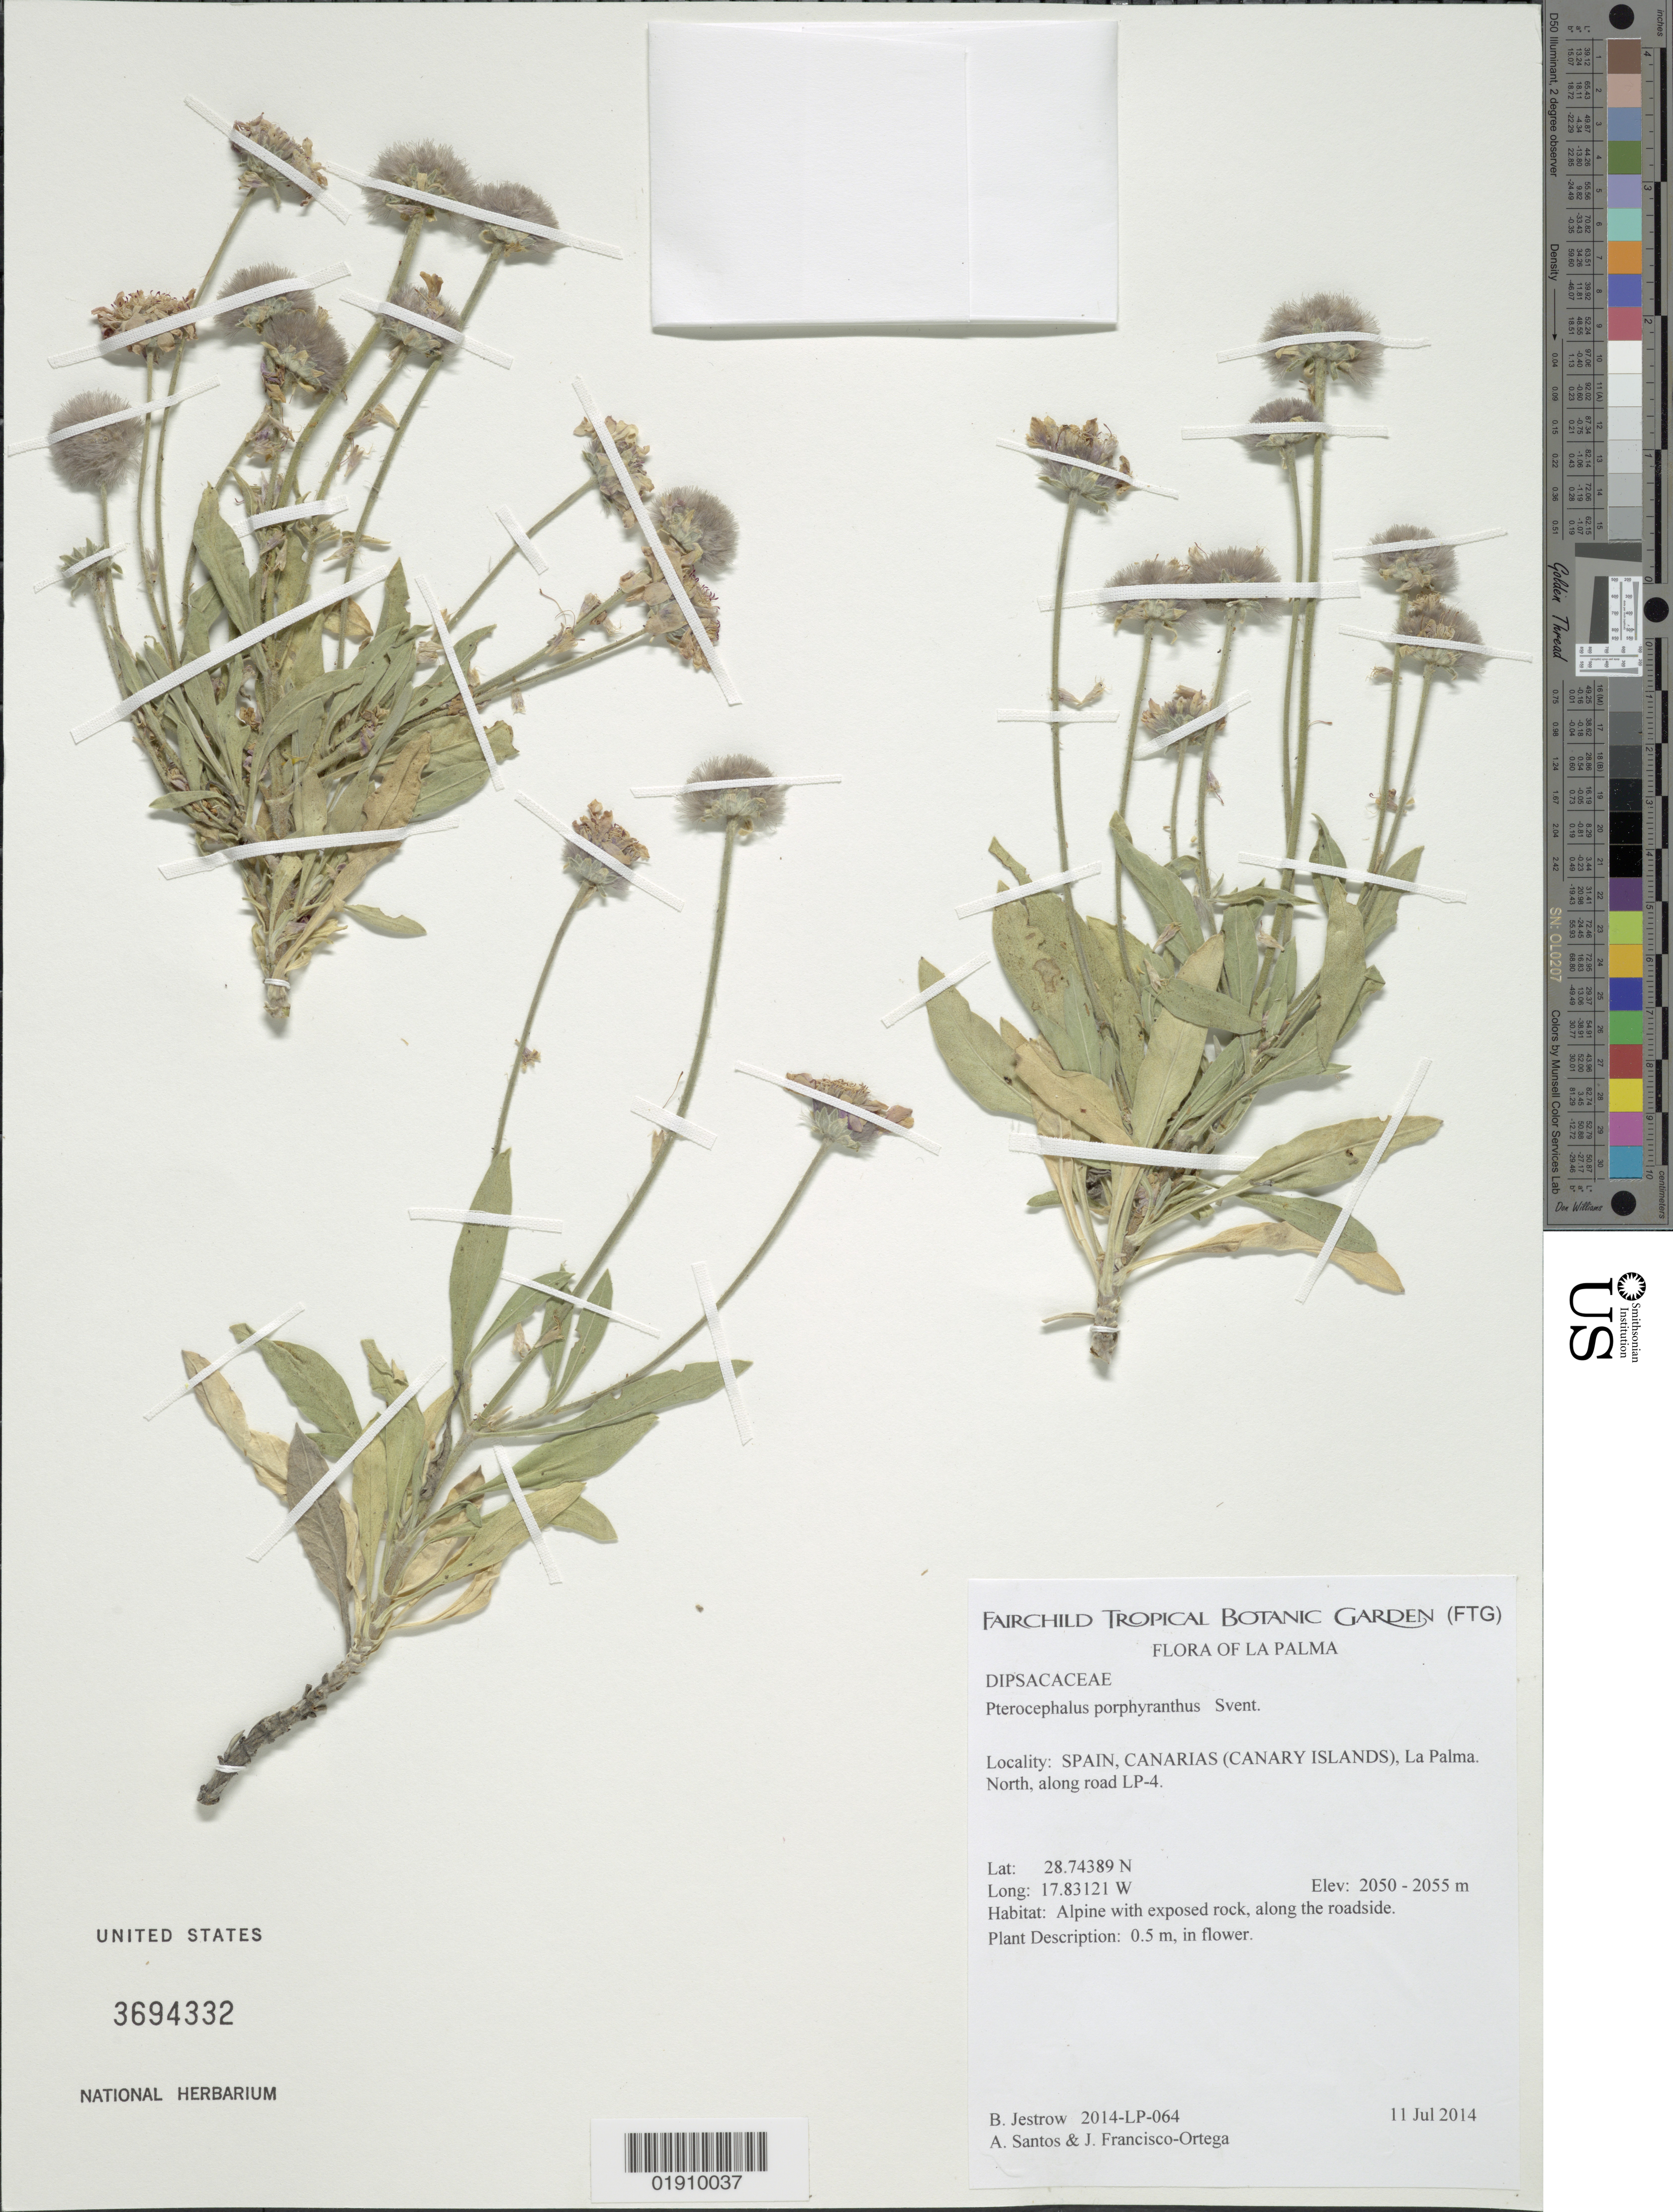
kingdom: Plantae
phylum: Tracheophyta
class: Magnoliopsida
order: Dipsacales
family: Caprifoliaceae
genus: Pterocephalus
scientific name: Pterocephalus porphyranthus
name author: Svent.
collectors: B. Jestrow, A. Santos & J. Francisco-Ortega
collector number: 2014-LP-064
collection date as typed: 11 Jul 2014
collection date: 2014-07-11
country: Spain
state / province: Canarias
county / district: Santa Cruz de Tenerife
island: La Palma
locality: Spain, Canarias (Canary Islands), La Palma. North, along road LP-4.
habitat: Alpine with exposed rock, along the roadside.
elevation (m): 2050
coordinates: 28.74389N, 17.83122W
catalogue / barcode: US 3694332